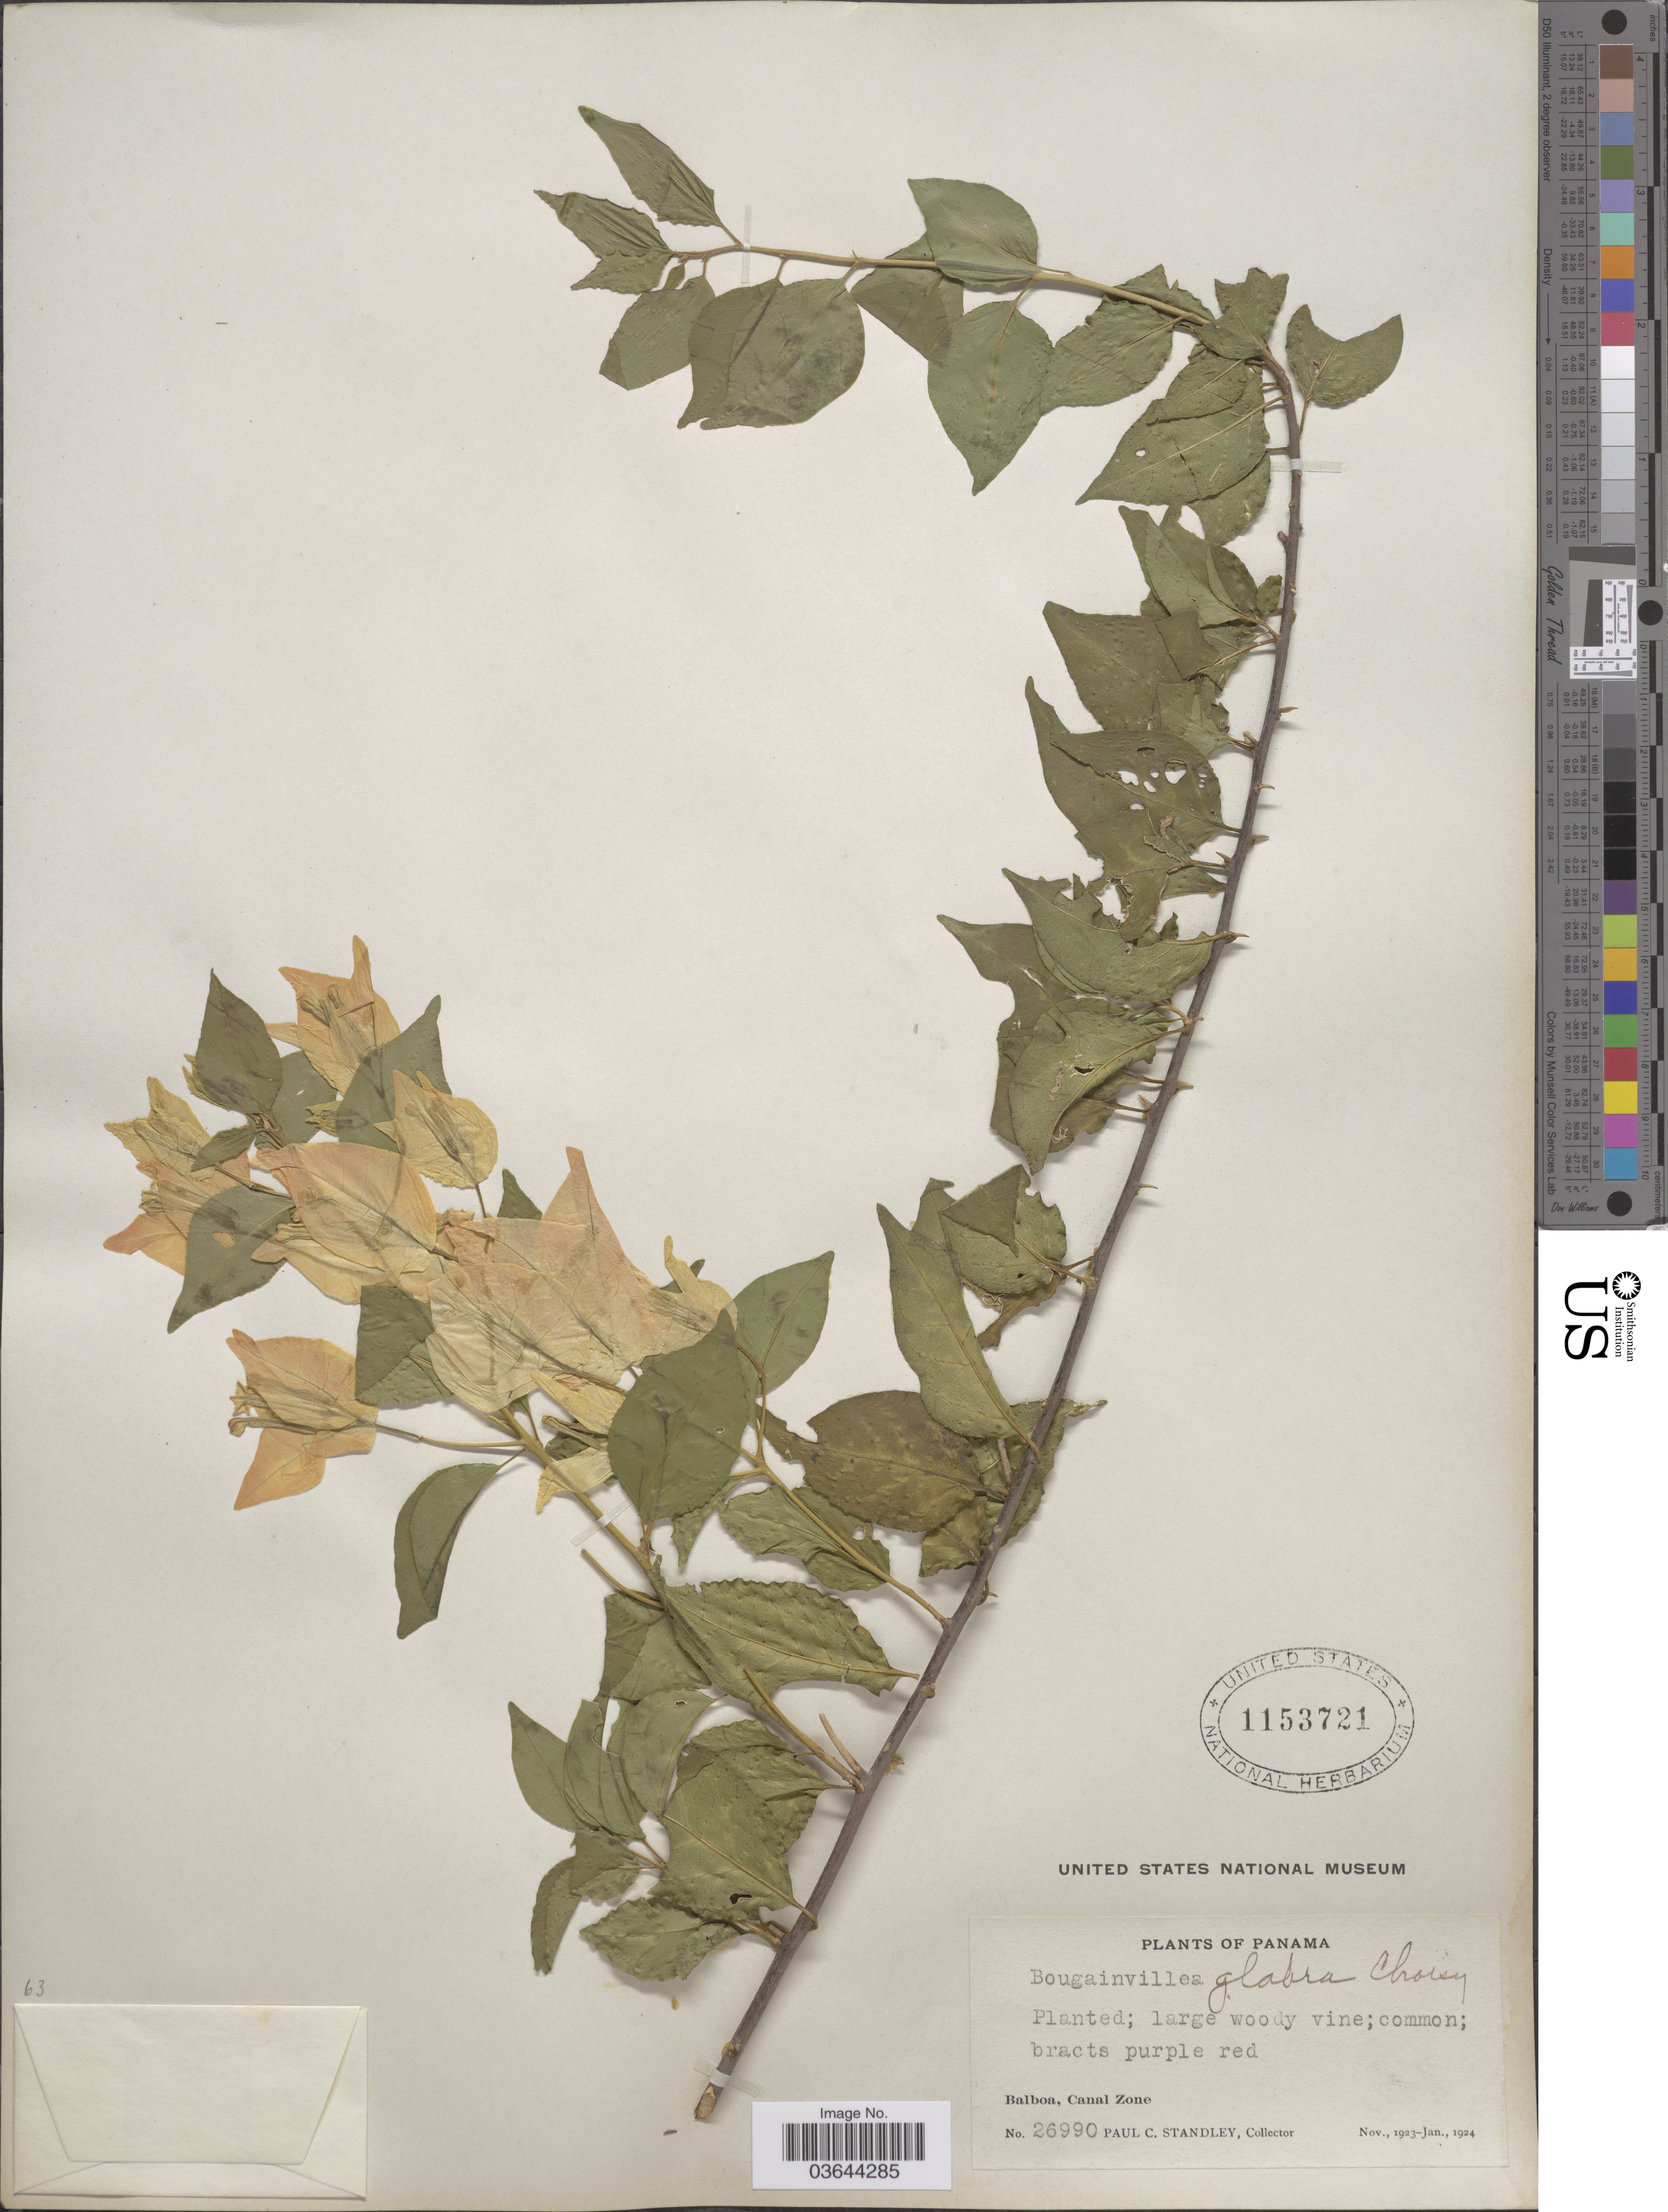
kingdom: Plantae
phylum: Tracheophyta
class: Magnoliopsida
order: Caryophyllales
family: Nyctaginaceae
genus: Bougainvillea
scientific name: Bougainvillea glabra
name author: Choisy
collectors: P. C. Standley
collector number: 26990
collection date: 1923-11/1924-01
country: Panama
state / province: Colón / Panamá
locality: Balboa, Canal Zone.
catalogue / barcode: US 1153721